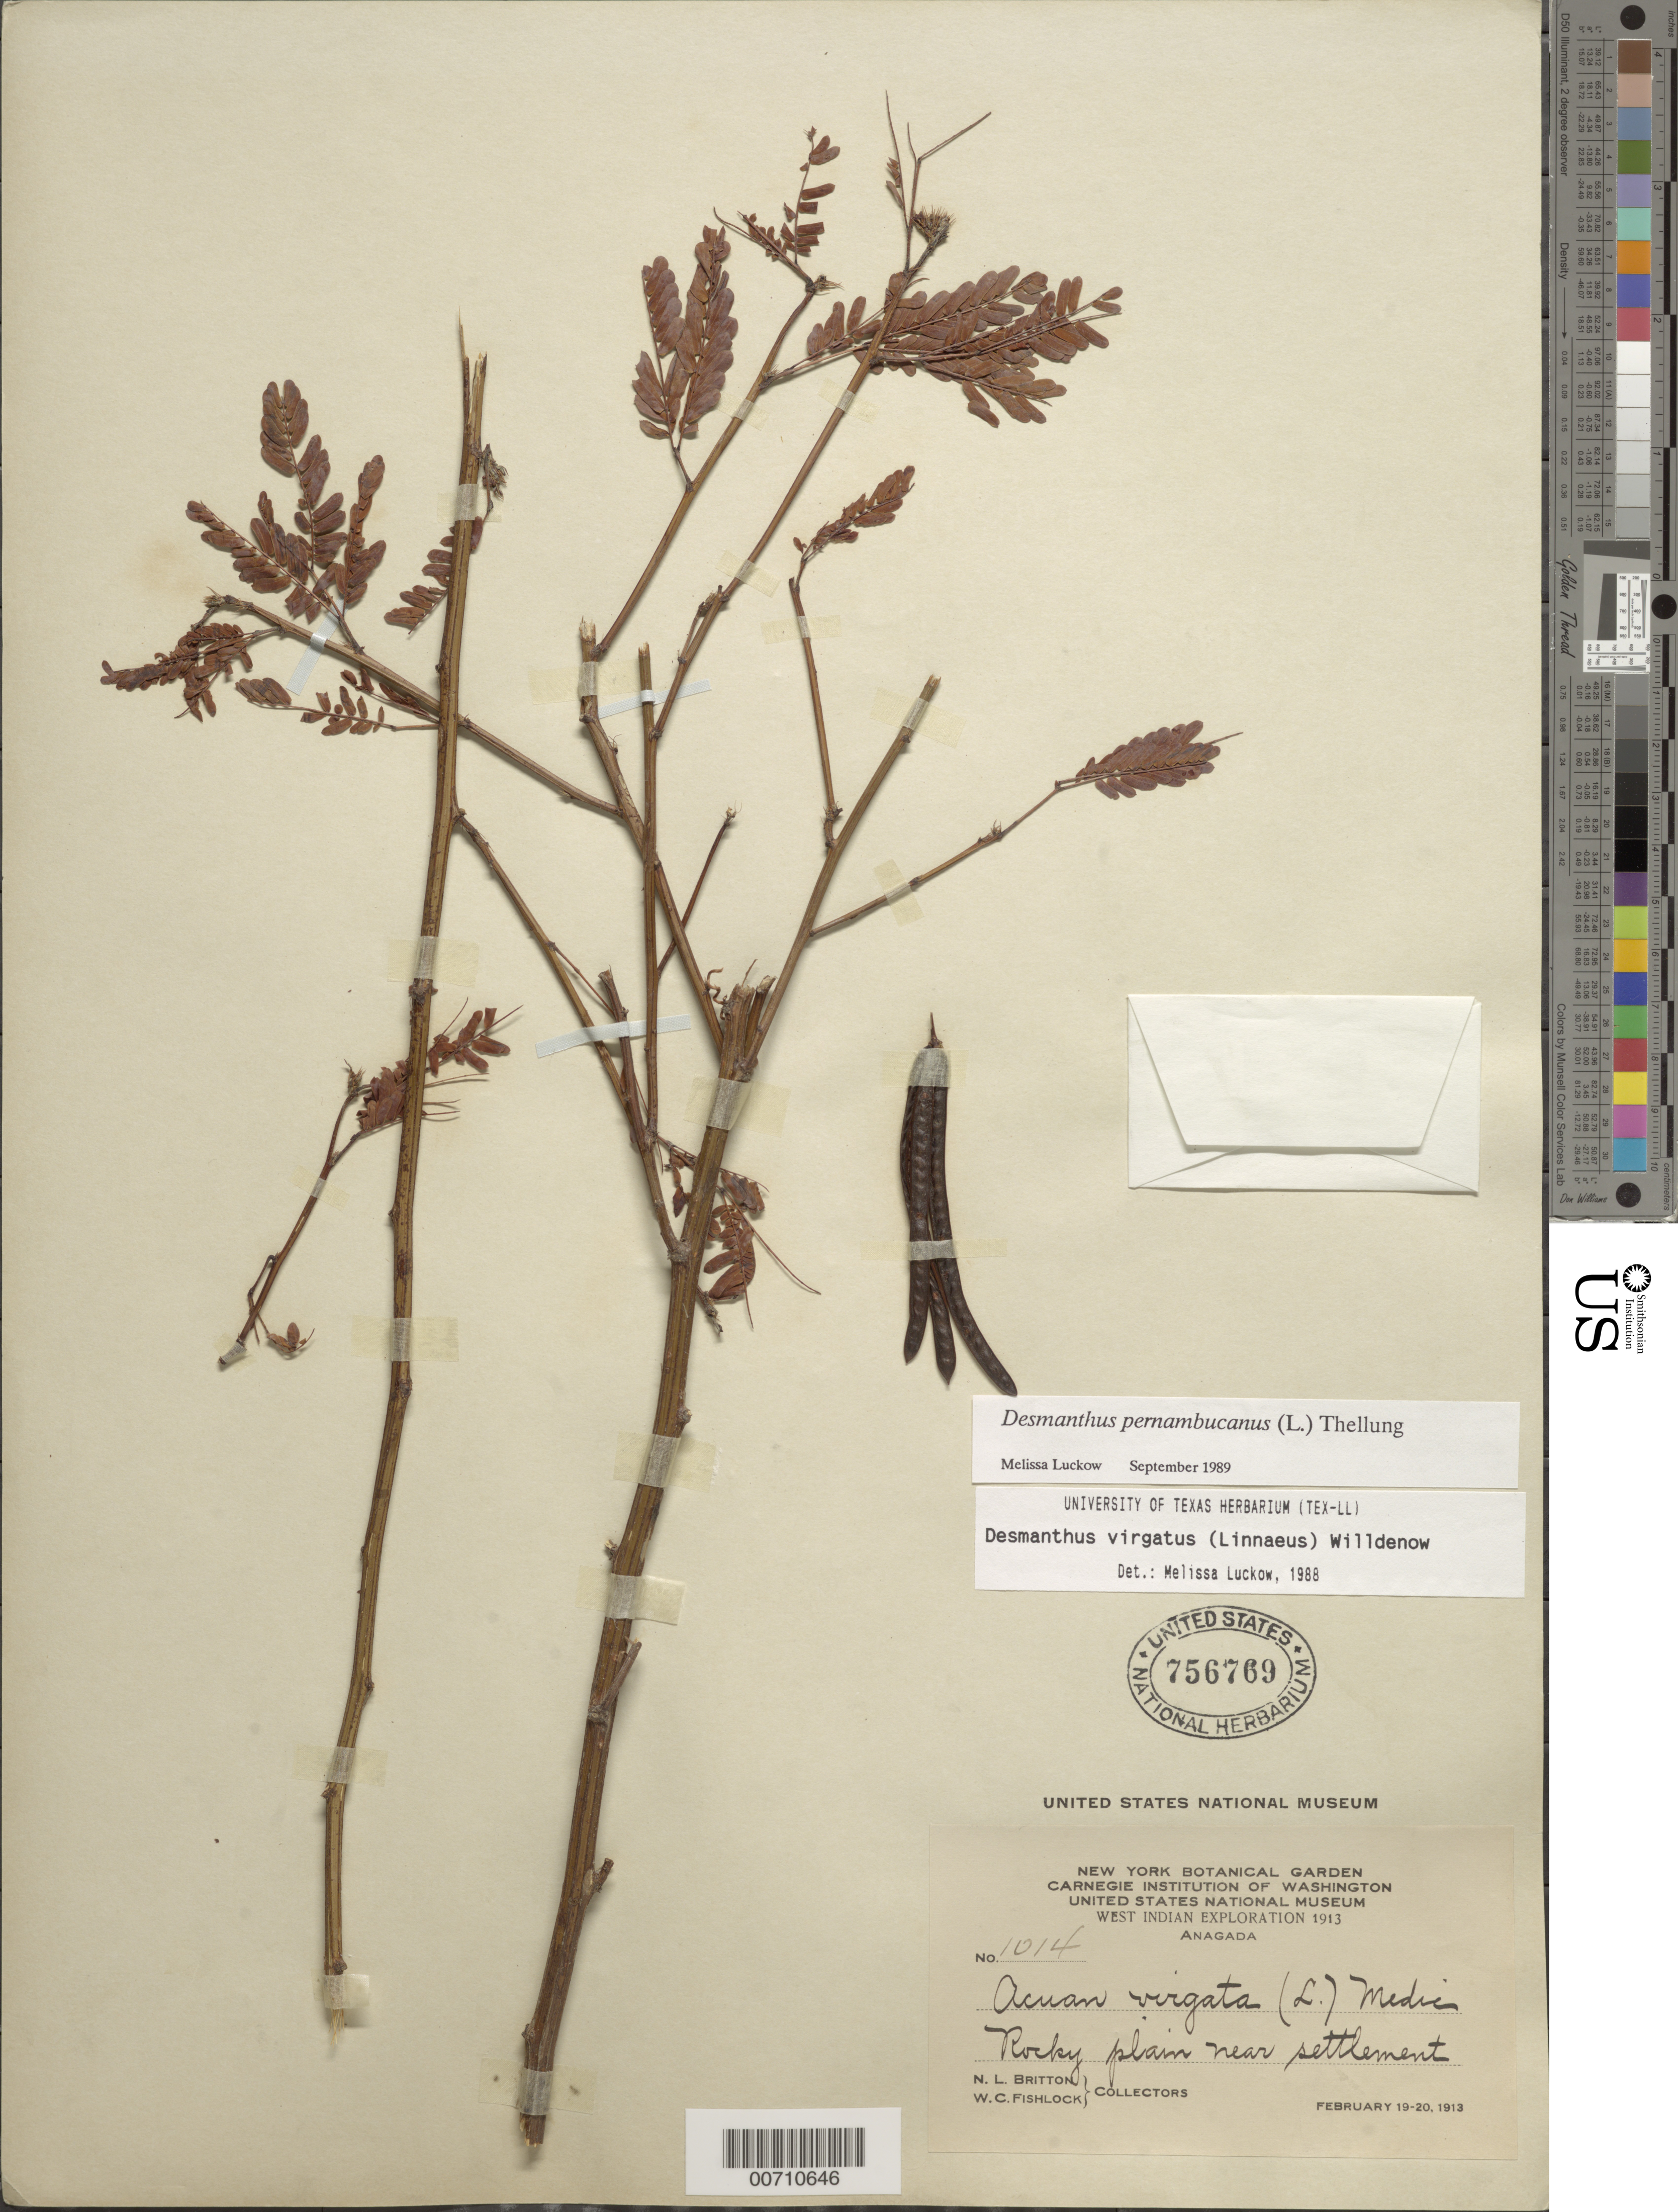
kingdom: Plantae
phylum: Tracheophyta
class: Magnoliopsida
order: Fabales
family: Fabaceae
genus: Desmanthus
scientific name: Desmanthus pernambucanus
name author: (L.) Thell.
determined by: Luckow, M. A.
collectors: N. Britton & W. Fishlock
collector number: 1014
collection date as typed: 19 Feb 1913 and 20 Feb 1913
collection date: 1913-02-19,1913-02-20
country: British Virgin Islands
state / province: Anegada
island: Anegada Island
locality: Settlement, near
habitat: Rocky plain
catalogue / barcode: US 756769